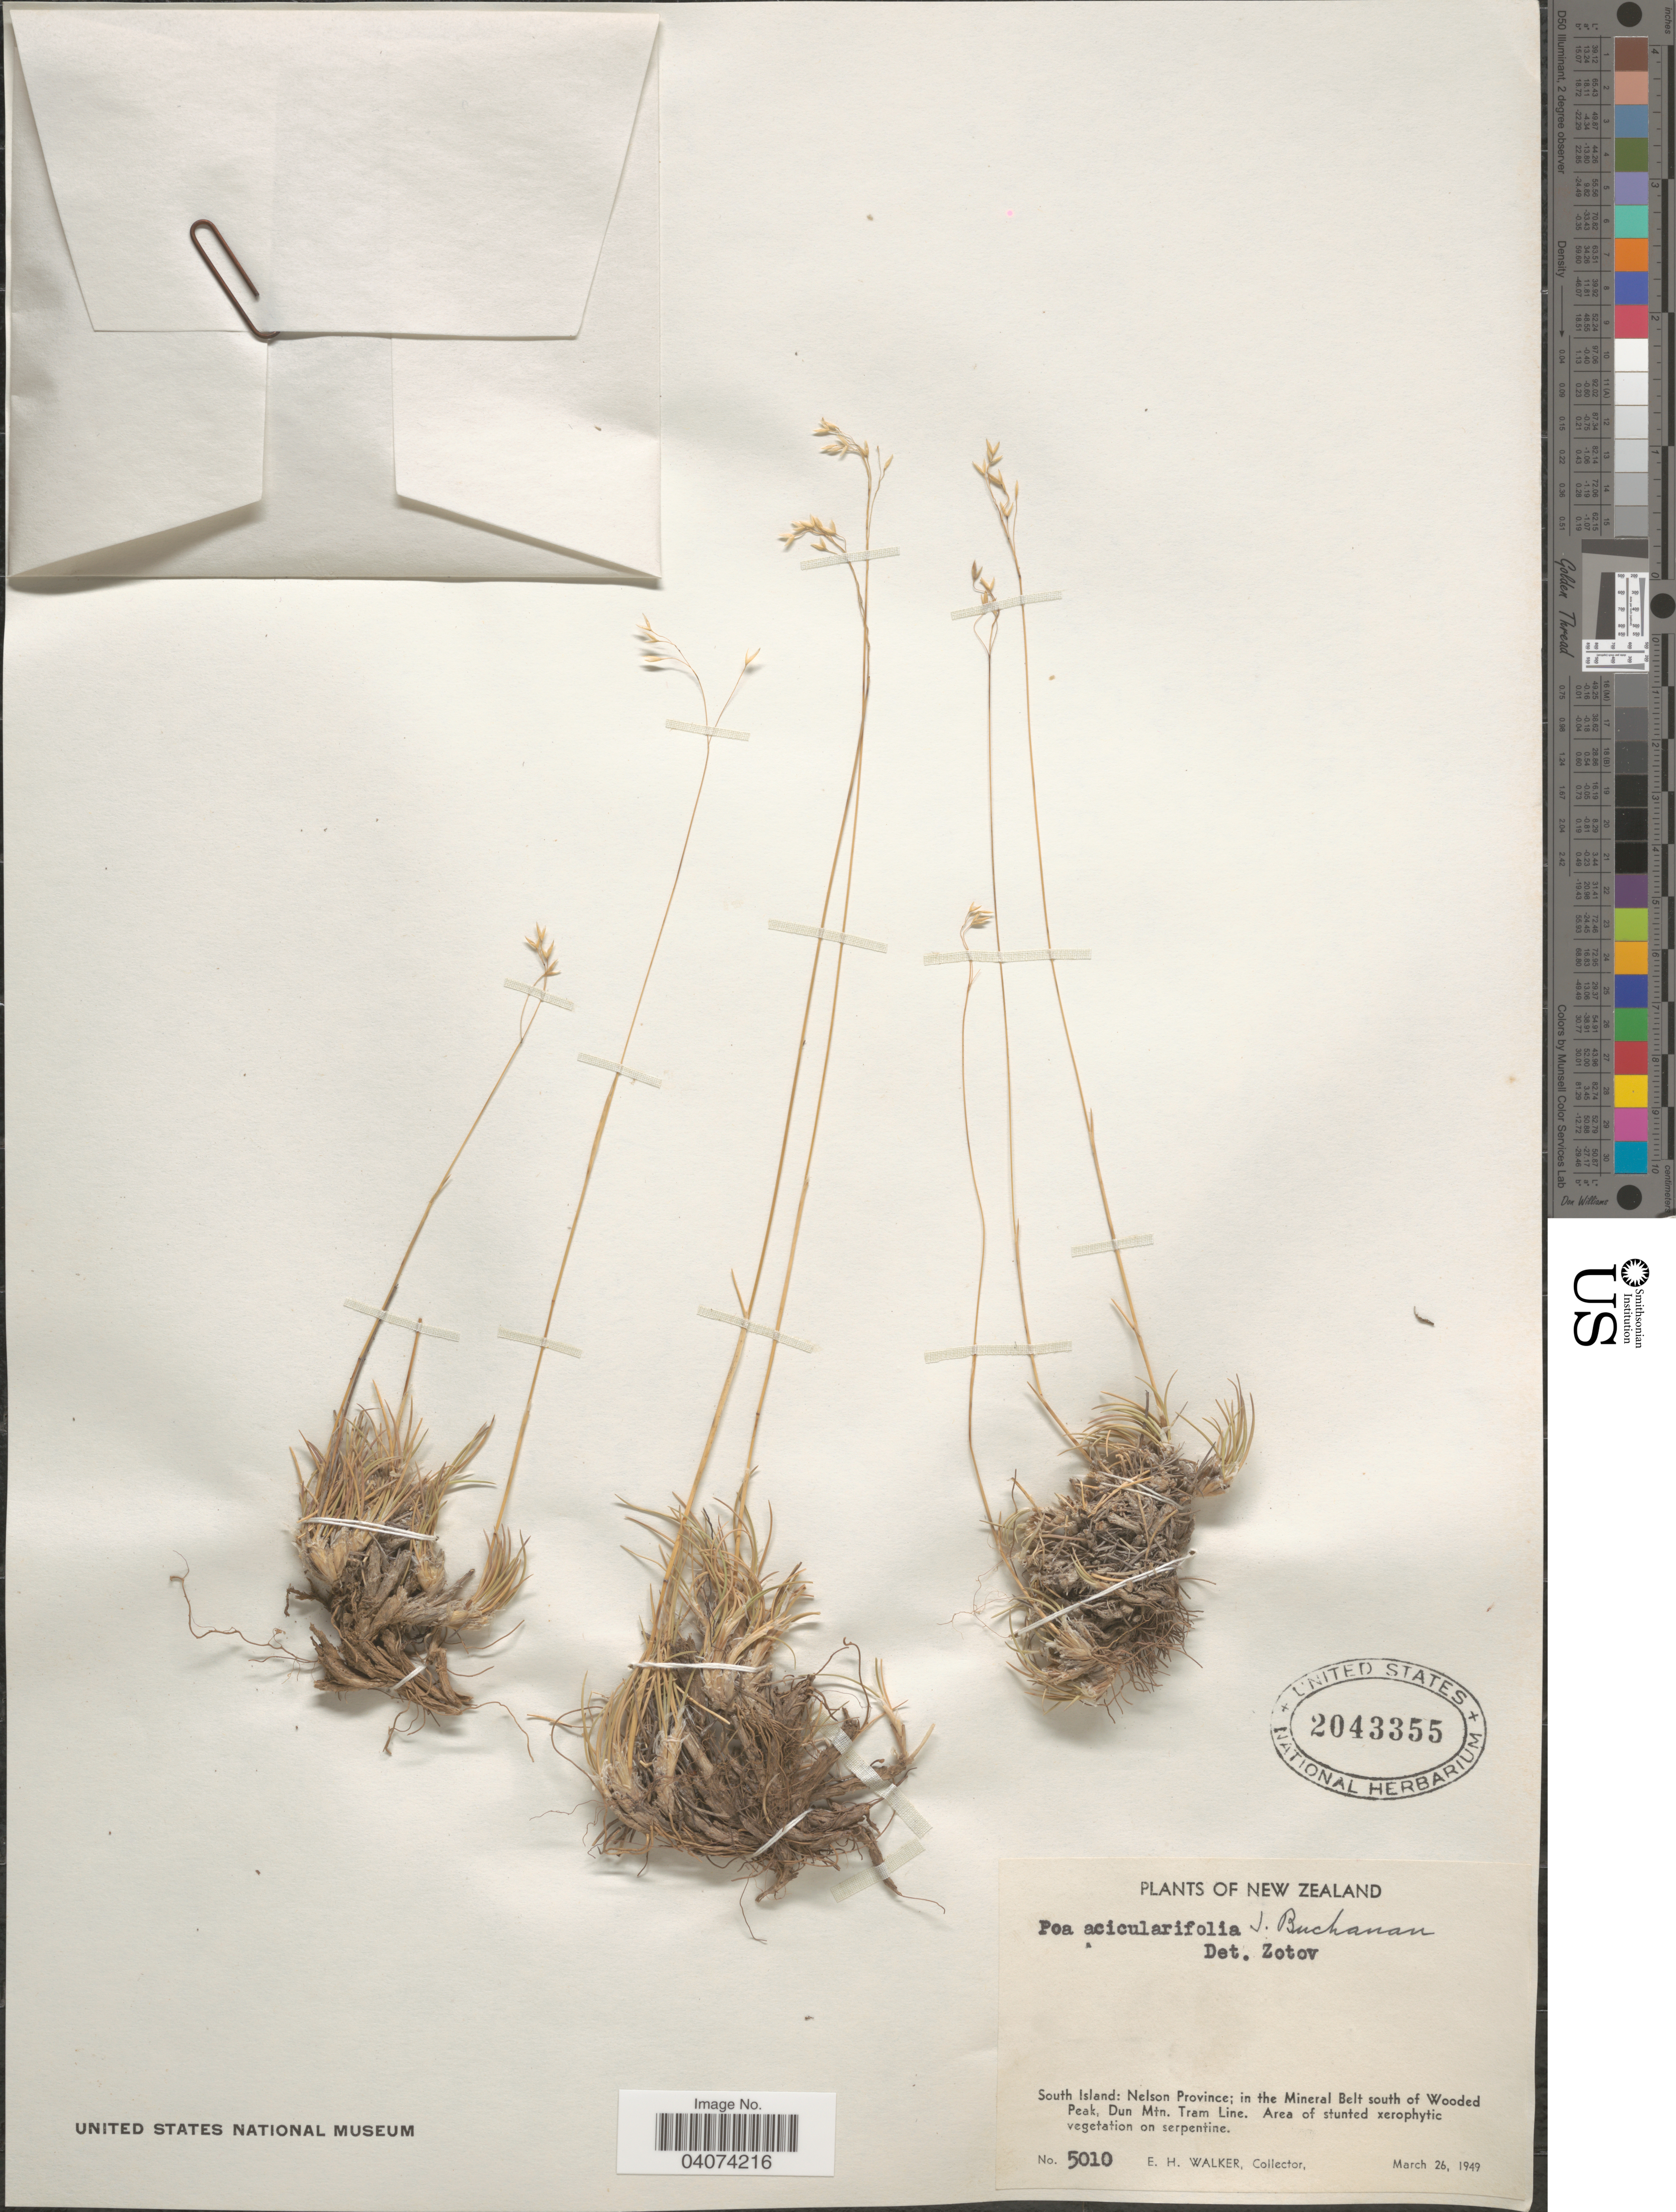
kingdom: Plantae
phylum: Tracheophyta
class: Liliopsida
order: Poales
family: Poaceae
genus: Poa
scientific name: Poa acicularifolia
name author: Buchanan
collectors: E. H. Walker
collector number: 5010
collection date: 1949-03-26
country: New Zealand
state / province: Nelson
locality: South Island: Nelson Province; in the Mineral Belt south of Wooded Peak, Dun Mtn. Tram Line.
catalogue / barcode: US 2043355